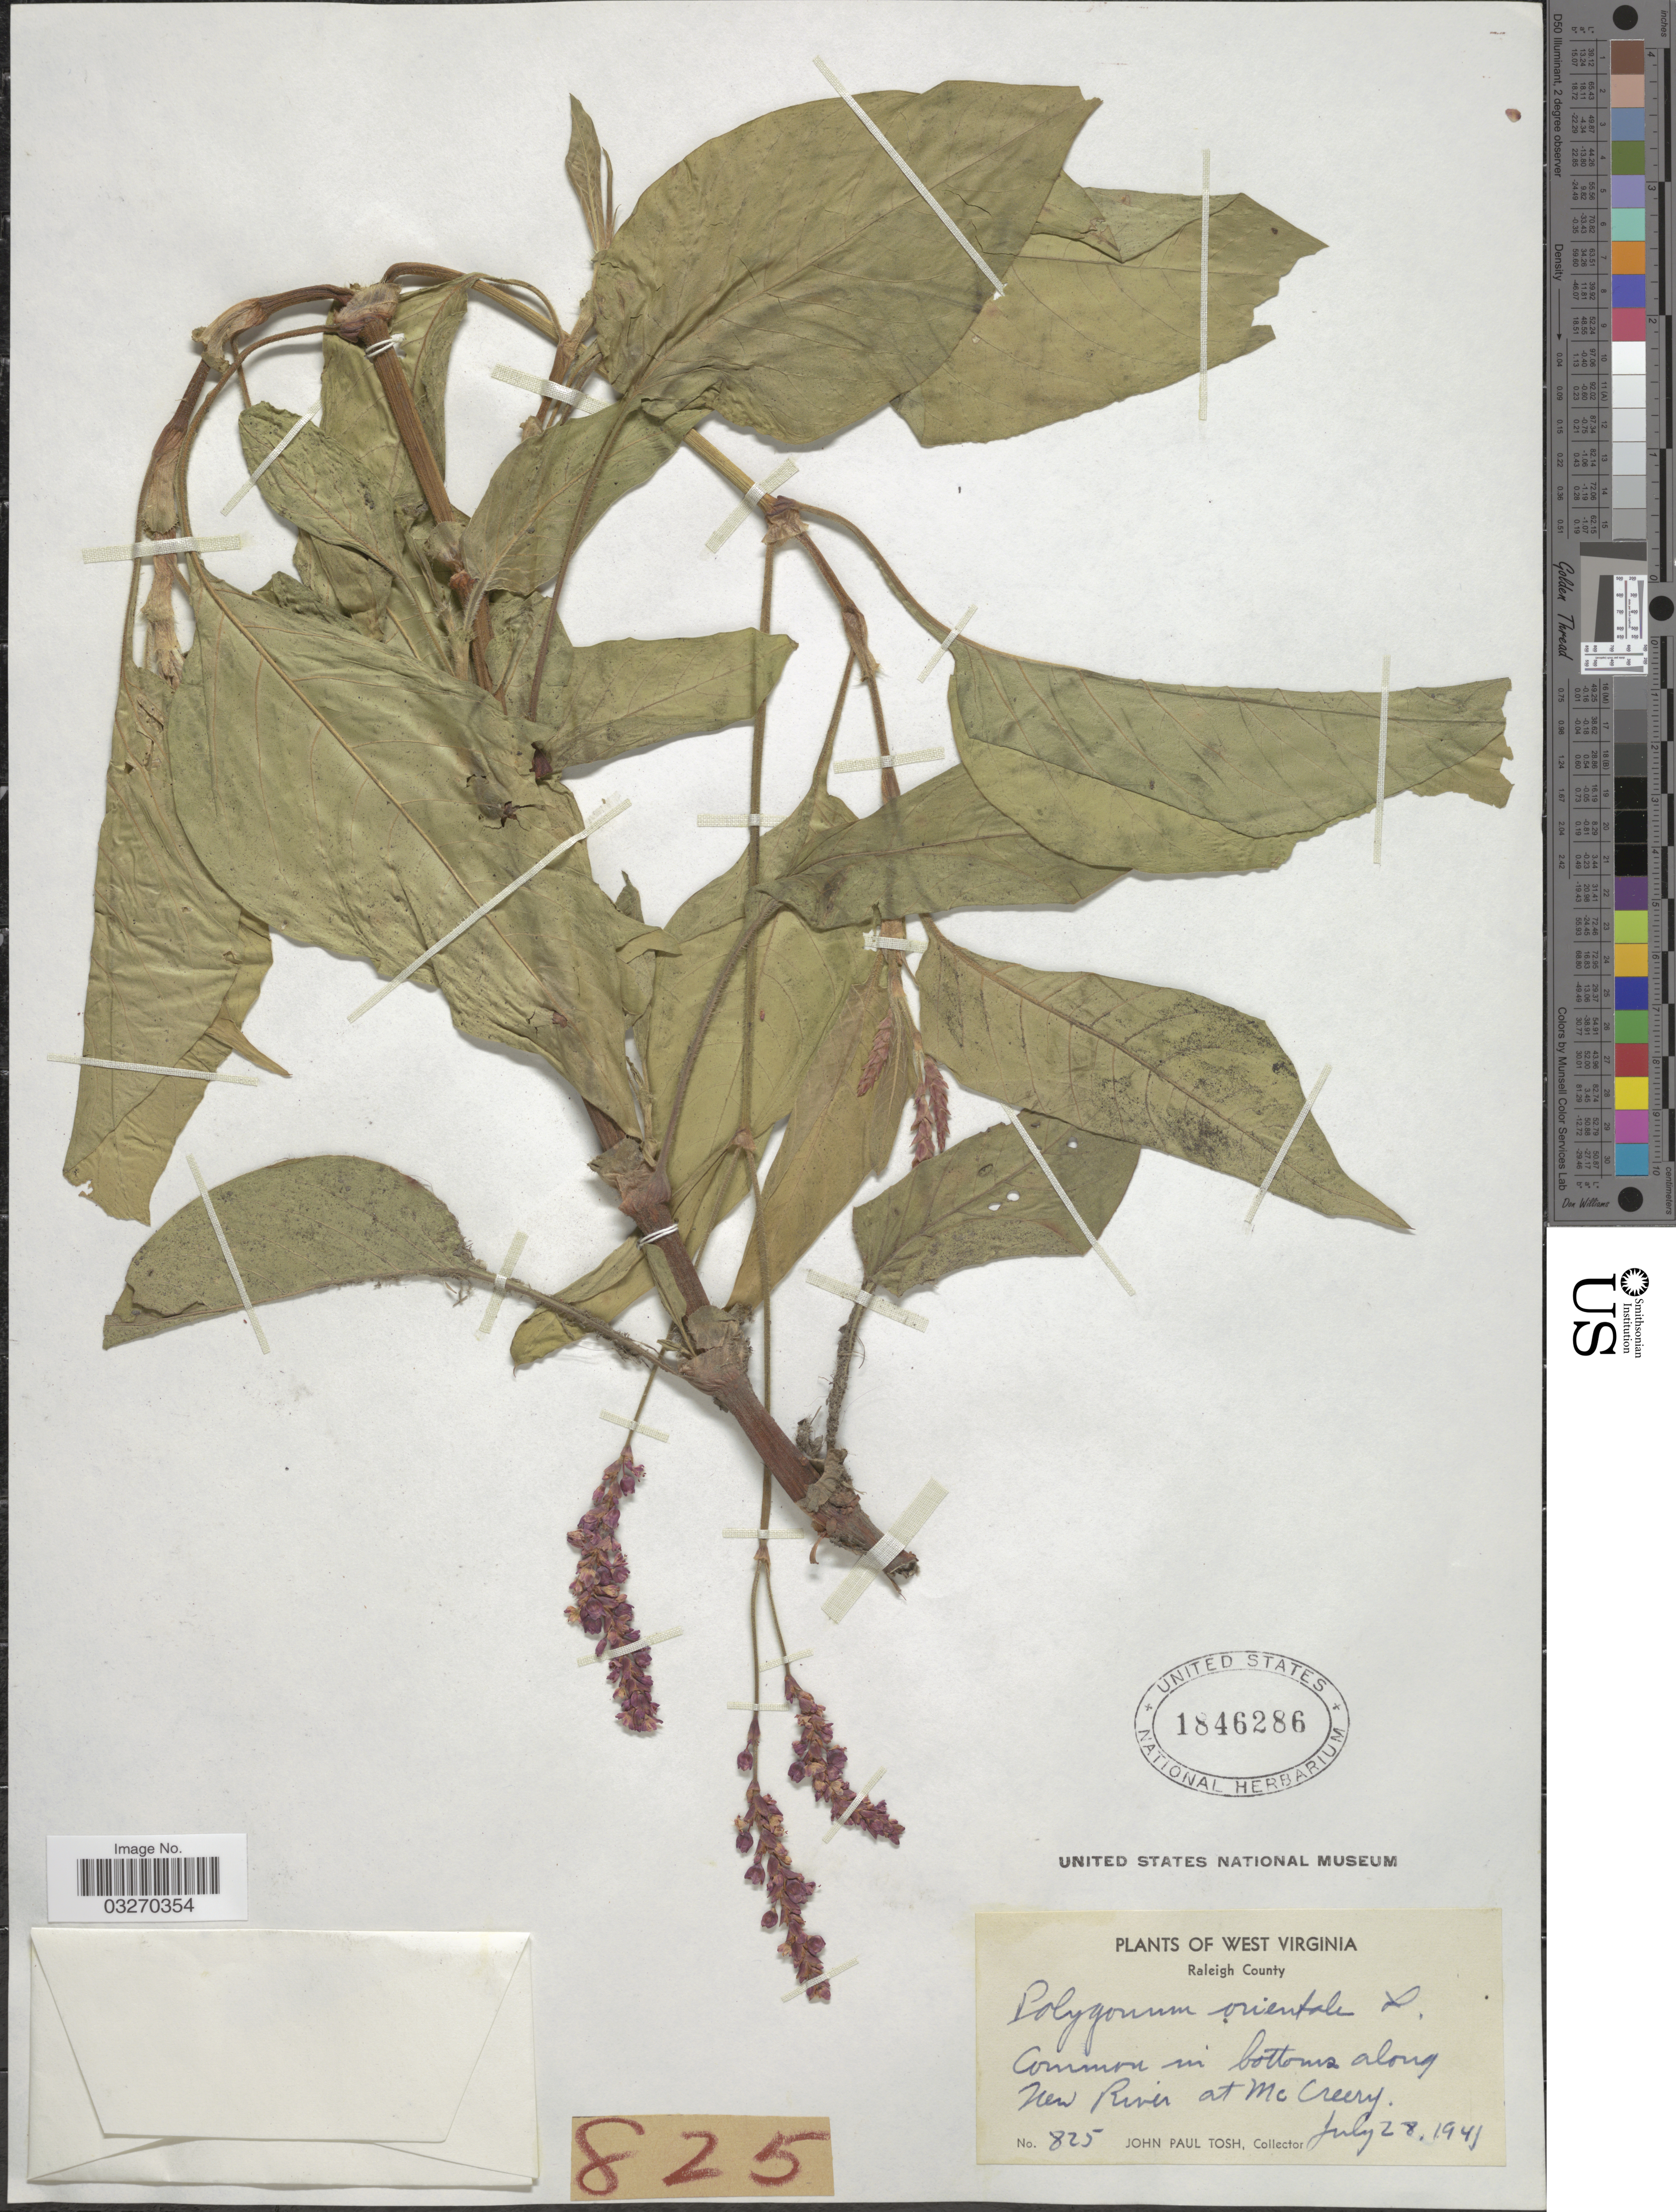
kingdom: Plantae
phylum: Tracheophyta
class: Magnoliopsida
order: Caryophyllales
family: Polygonaceae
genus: Persicaria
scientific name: Persicaria orientalis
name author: (L.) Spach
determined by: Atha, D. E.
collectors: J. Tosh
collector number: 825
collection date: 1941-07-28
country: United States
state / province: West Virginia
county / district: Raleigh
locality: Raleigh County. Common in bottoms along New River at McCreery.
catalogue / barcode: US 1846286